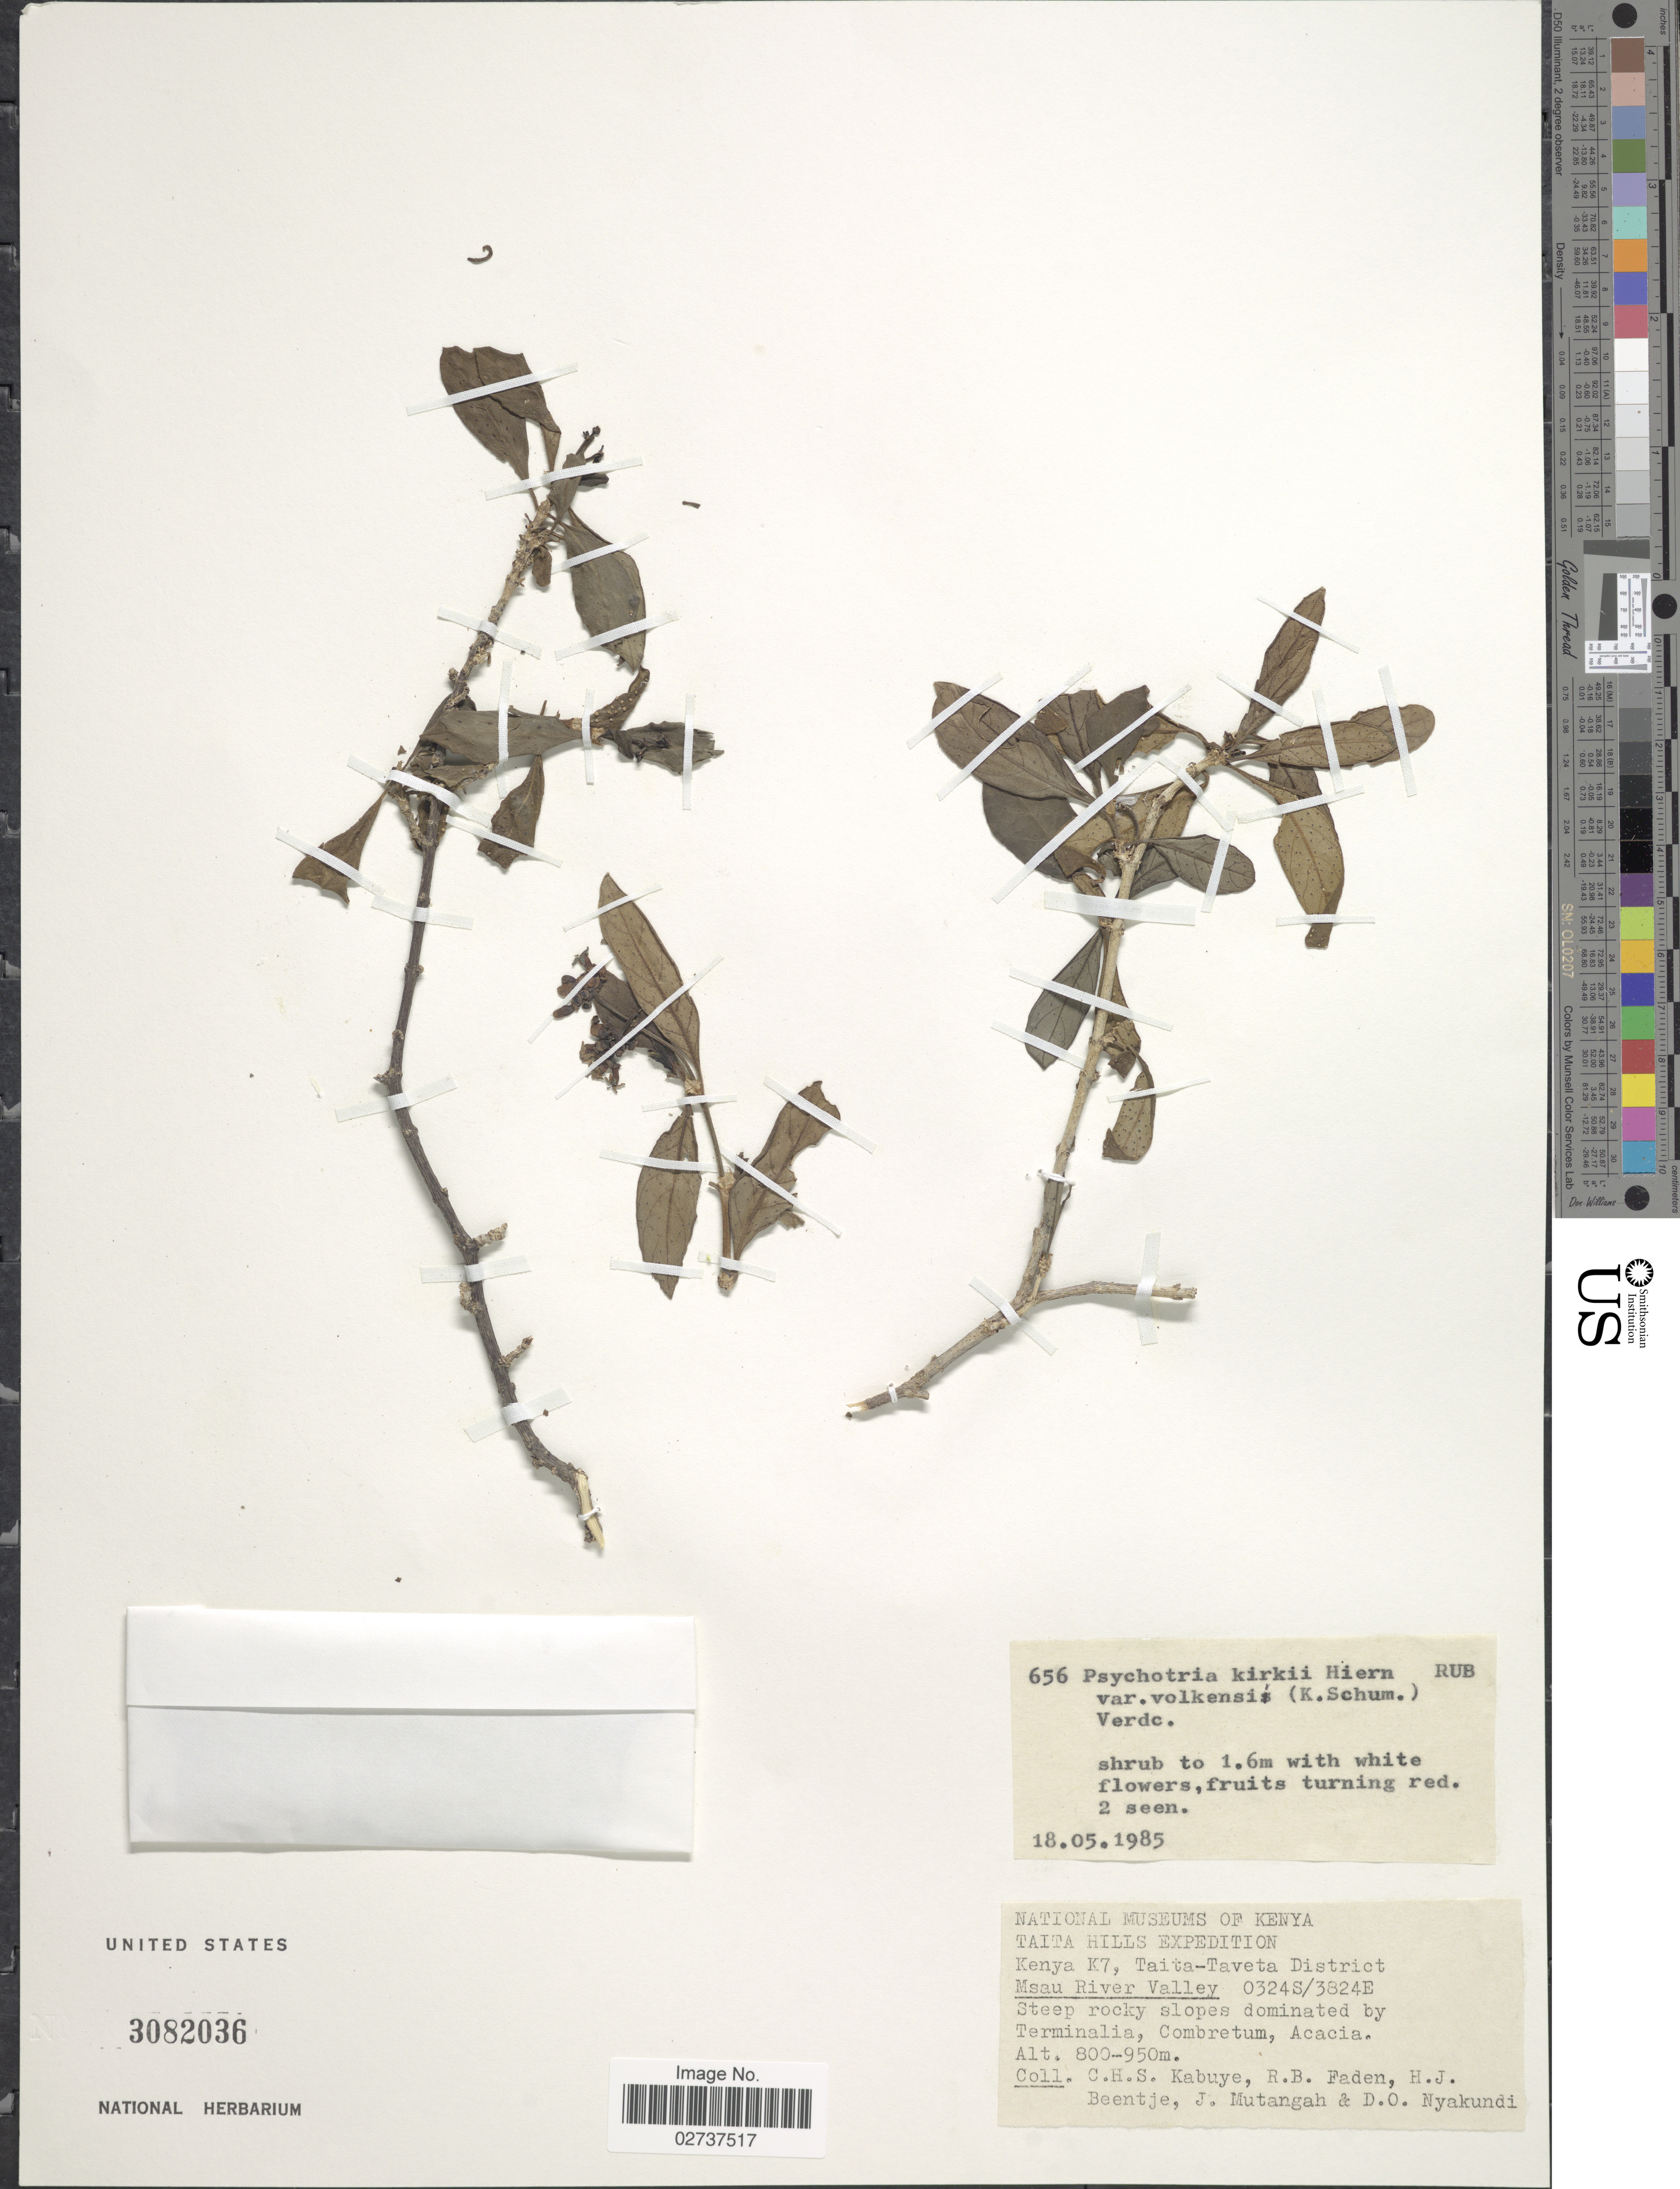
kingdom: Plantae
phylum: Tracheophyta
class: Magnoliopsida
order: Gentianales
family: Rubiaceae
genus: Psychotria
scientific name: Psychotria kirkii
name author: Hiern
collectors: C. Kabuye, R. B. Faden, H. J. Beentje, J. Mutangah & D. Nyakundi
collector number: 656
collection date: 1985-05-18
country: Kenya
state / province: Taita Taveta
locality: Taita Hills, Kenya K7, Msau River Valley, steep rocky slopes.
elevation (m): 800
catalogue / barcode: US 3082036